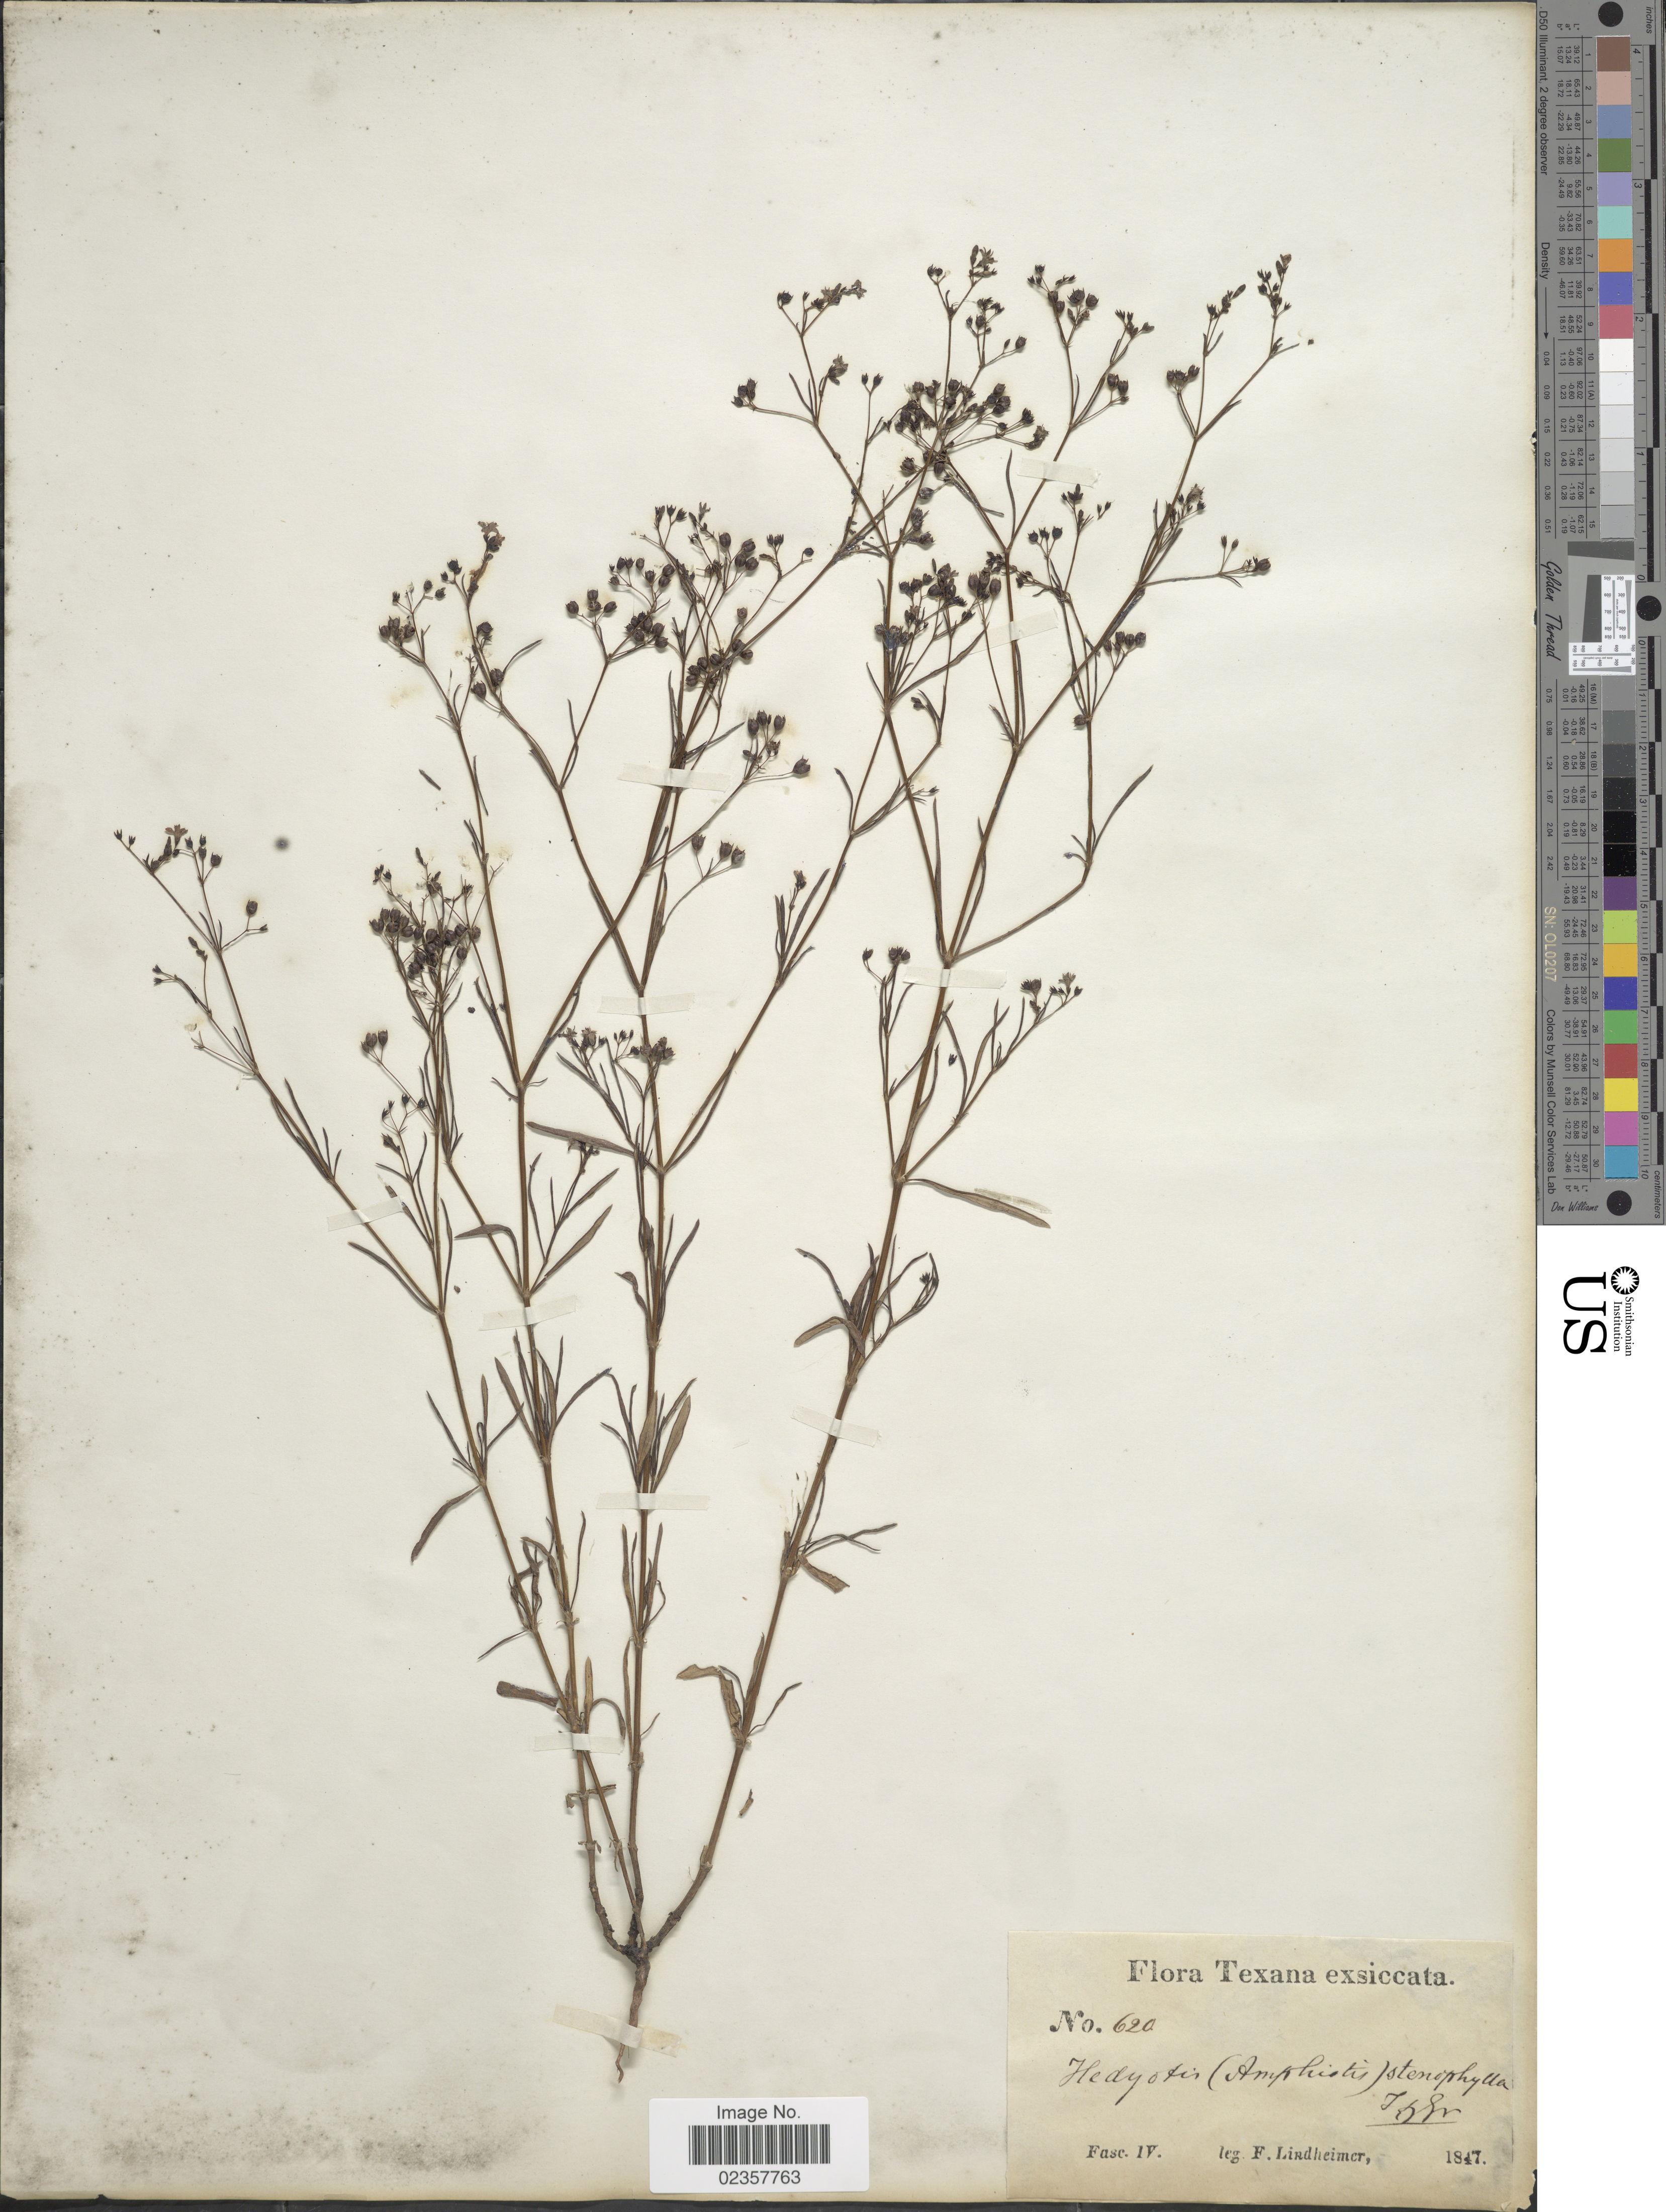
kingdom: Plantae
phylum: Tracheophyta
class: Magnoliopsida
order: Gentianales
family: Rubiaceae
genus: Houstonia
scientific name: Houstonia nigricans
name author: (Lam.) Fernald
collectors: F. Lindheimer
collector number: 620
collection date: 1847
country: United States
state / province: Texas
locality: Texana. Fasc IV.